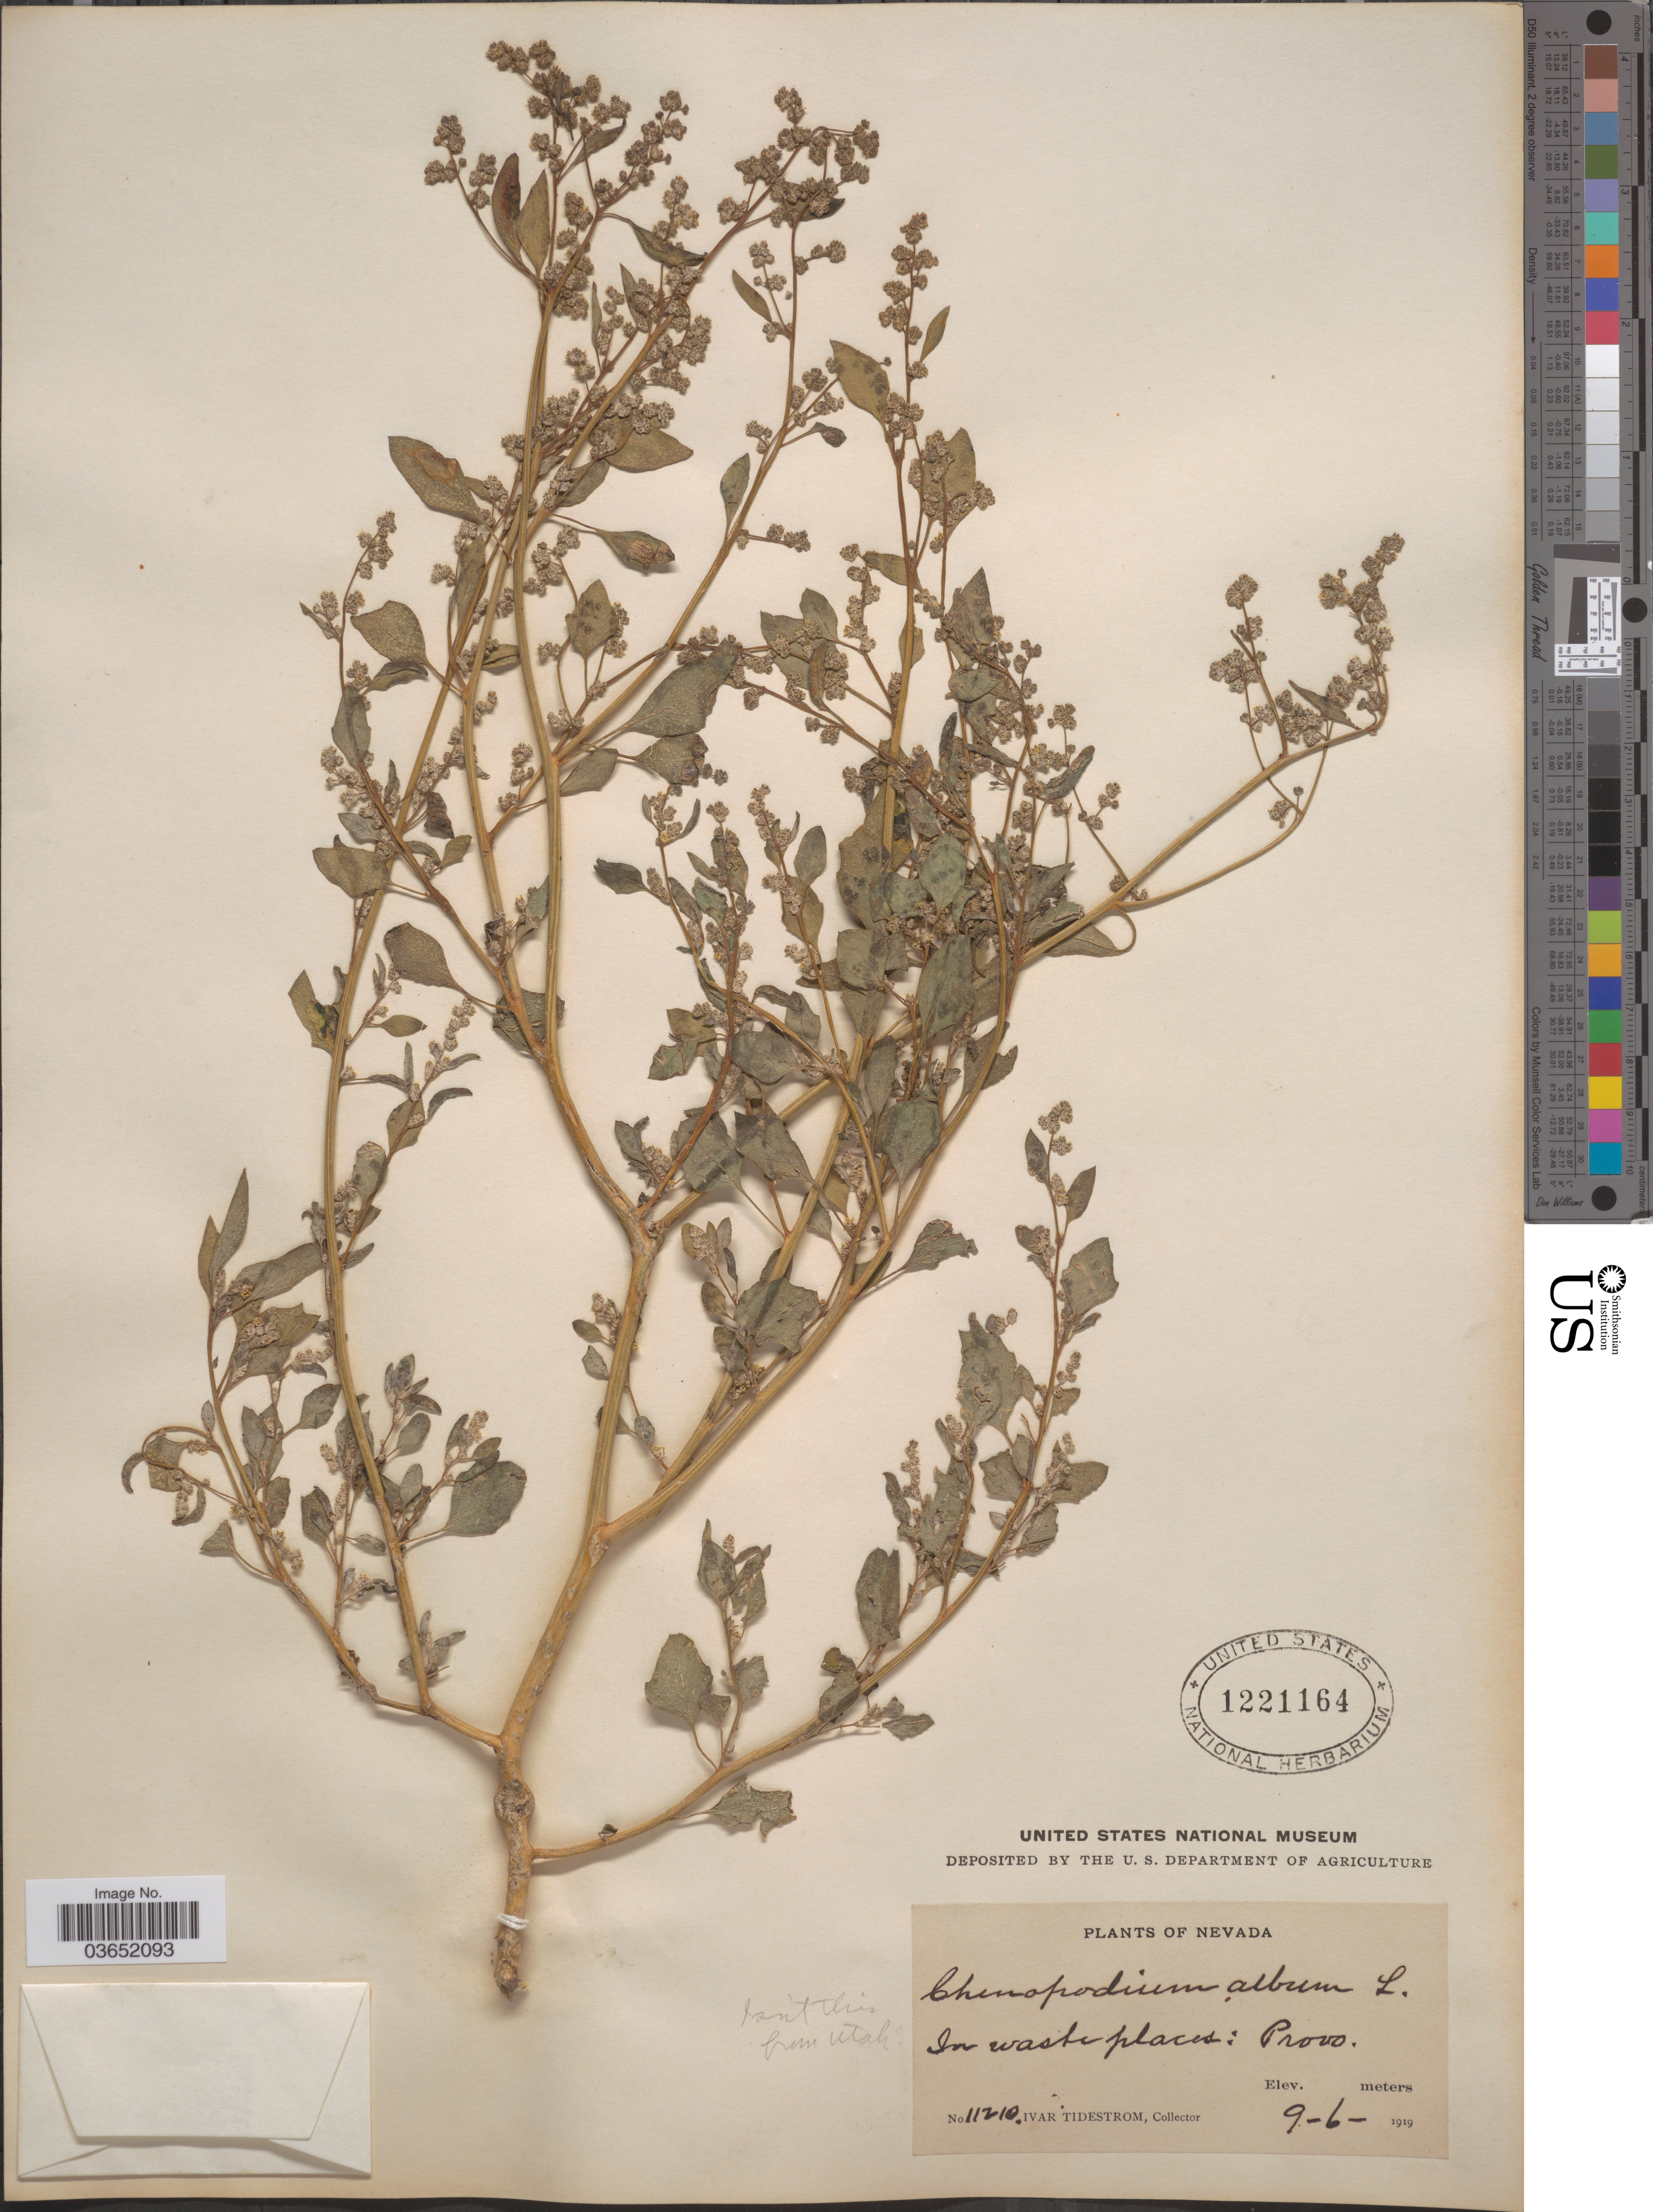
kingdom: Plantae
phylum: Tracheophyta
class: Magnoliopsida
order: Caryophyllales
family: Amaranthaceae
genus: Chenopodium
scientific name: Chenopodium album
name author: L.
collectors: I. F. Tidestrom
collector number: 11210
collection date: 1919-09-06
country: United States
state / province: Nevada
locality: Provo.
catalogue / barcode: US 1221164